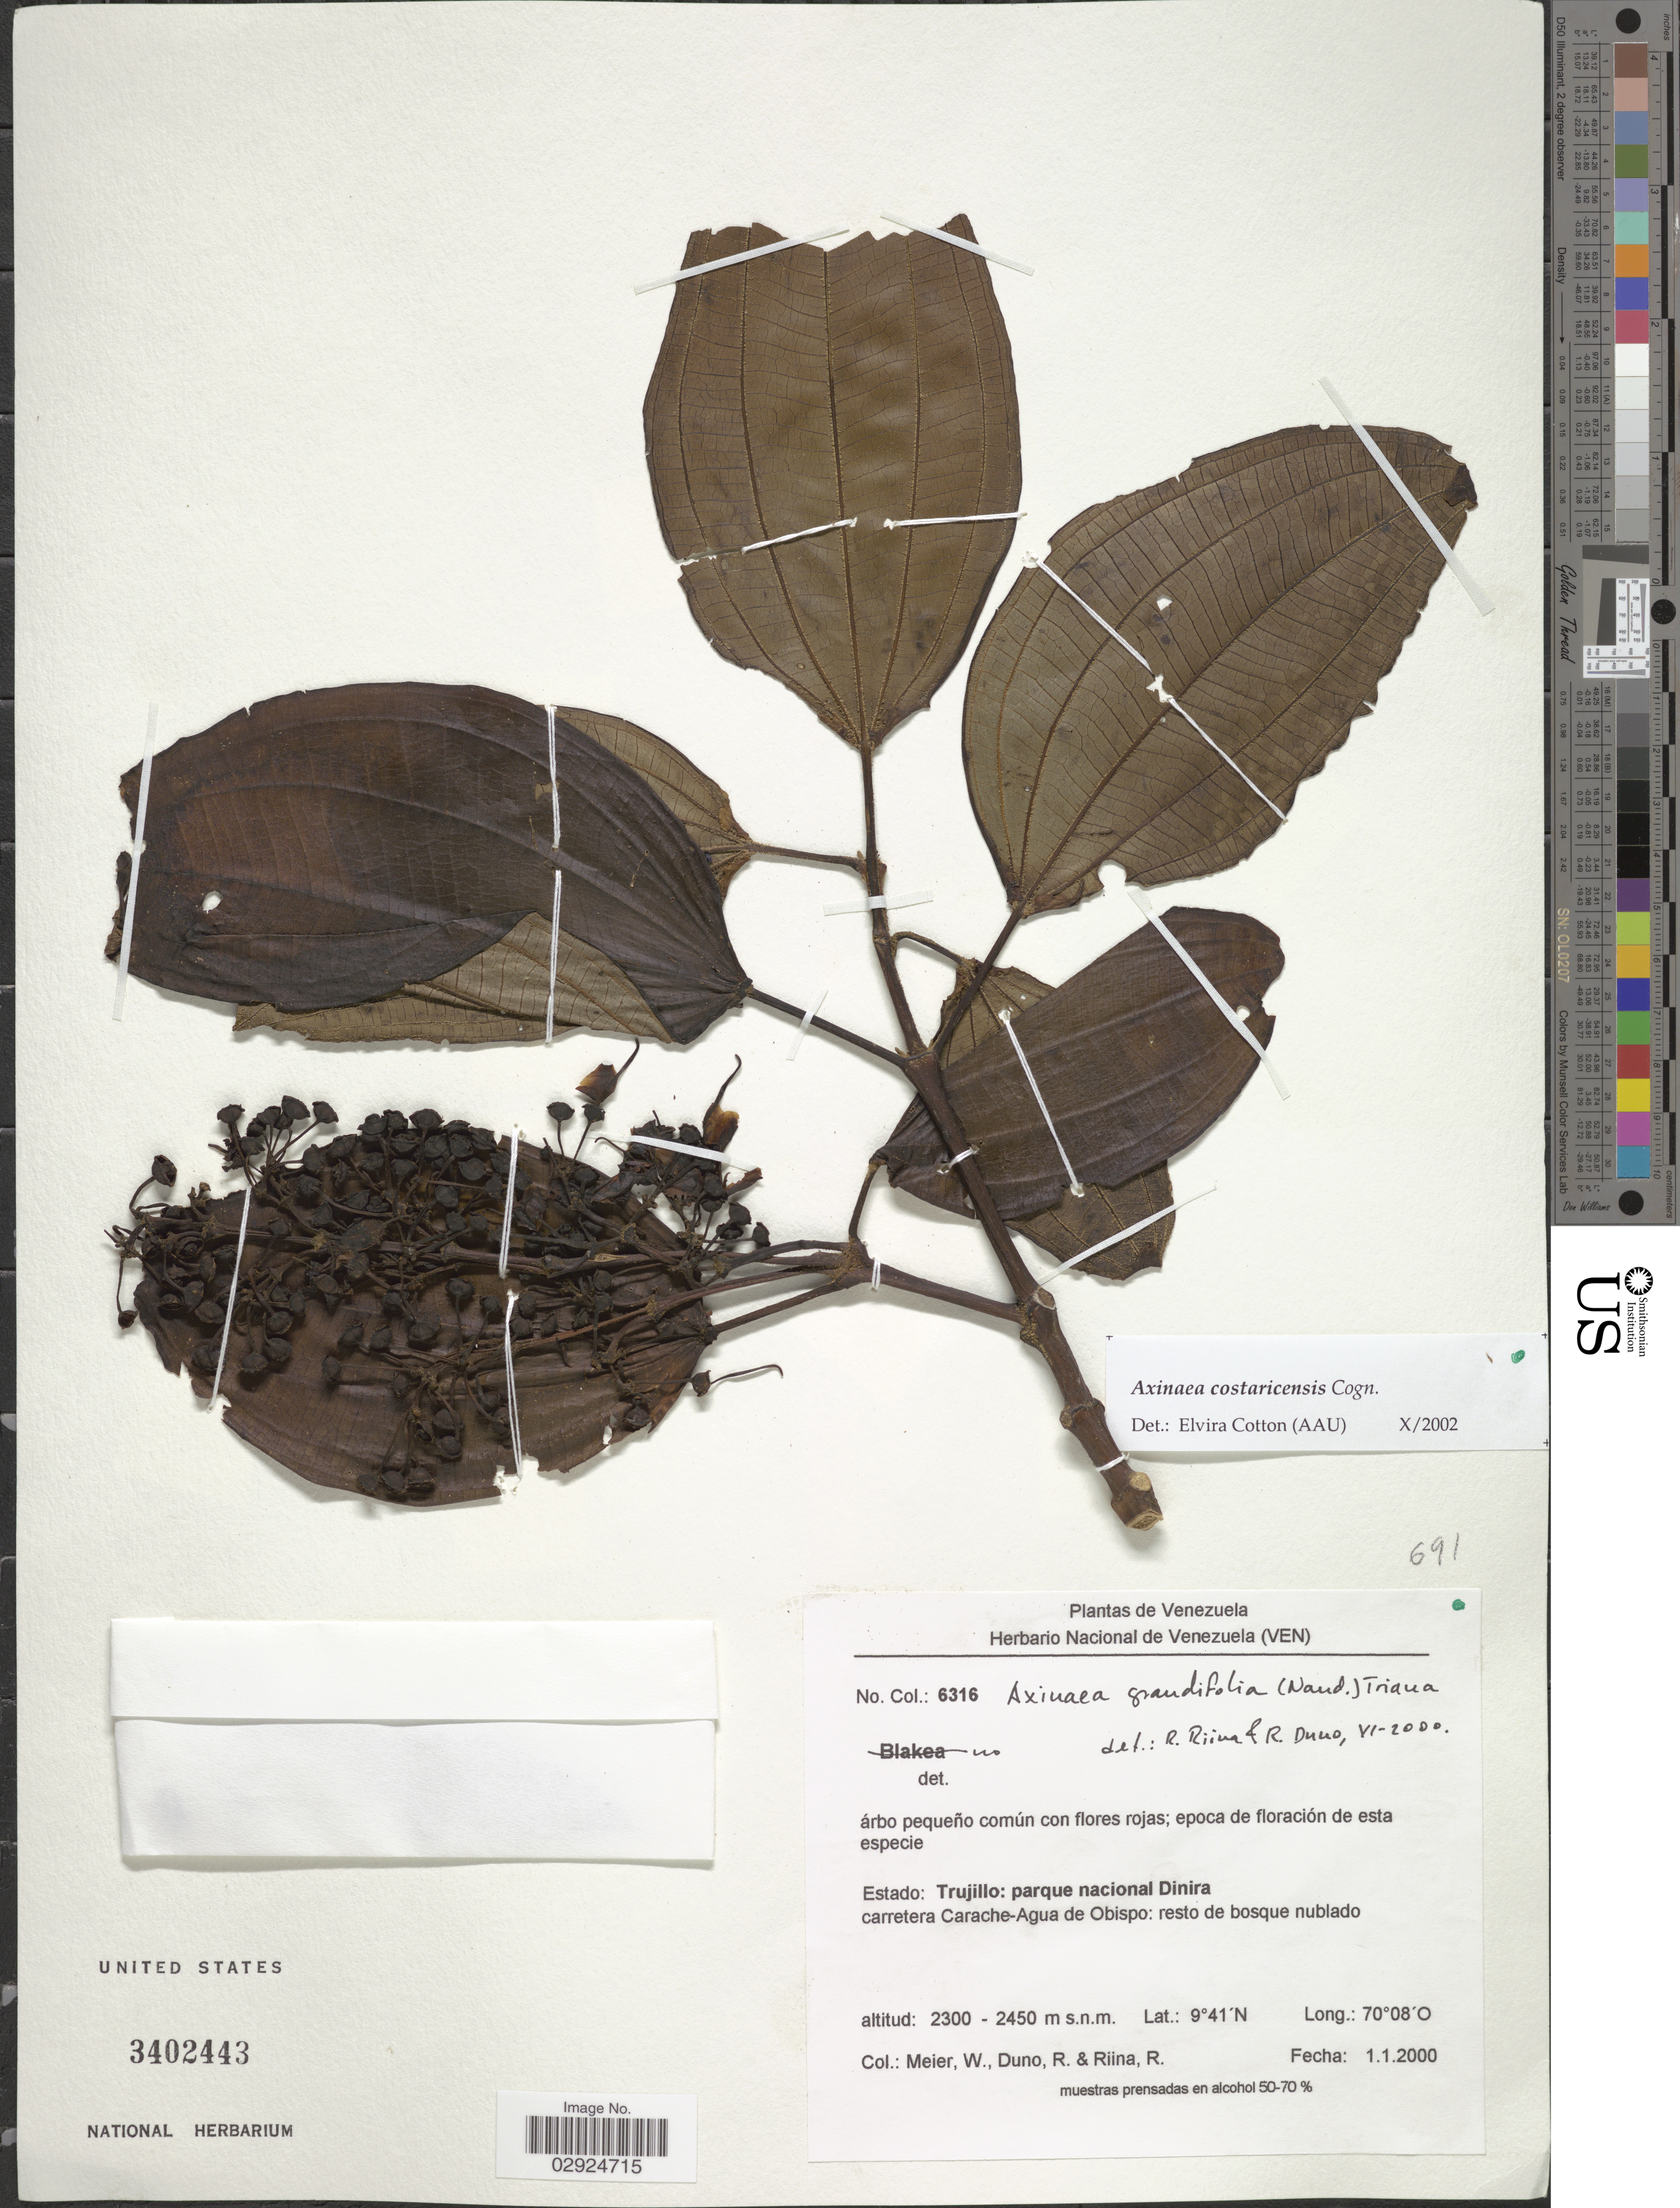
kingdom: Plantae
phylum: Tracheophyta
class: Magnoliopsida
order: Myrtales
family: Melastomataceae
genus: Axinaea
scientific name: Axinaea costaricensis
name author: Cogn. in A. DC.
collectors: W. Meier, R. Duno & R. Riina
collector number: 6316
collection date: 2000-01-01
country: Venezuela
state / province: Trujillo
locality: Estado: Trujillo: parque naional Dinira, carretera Carache-Agua de Obispo.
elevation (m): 2300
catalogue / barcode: US 3402443